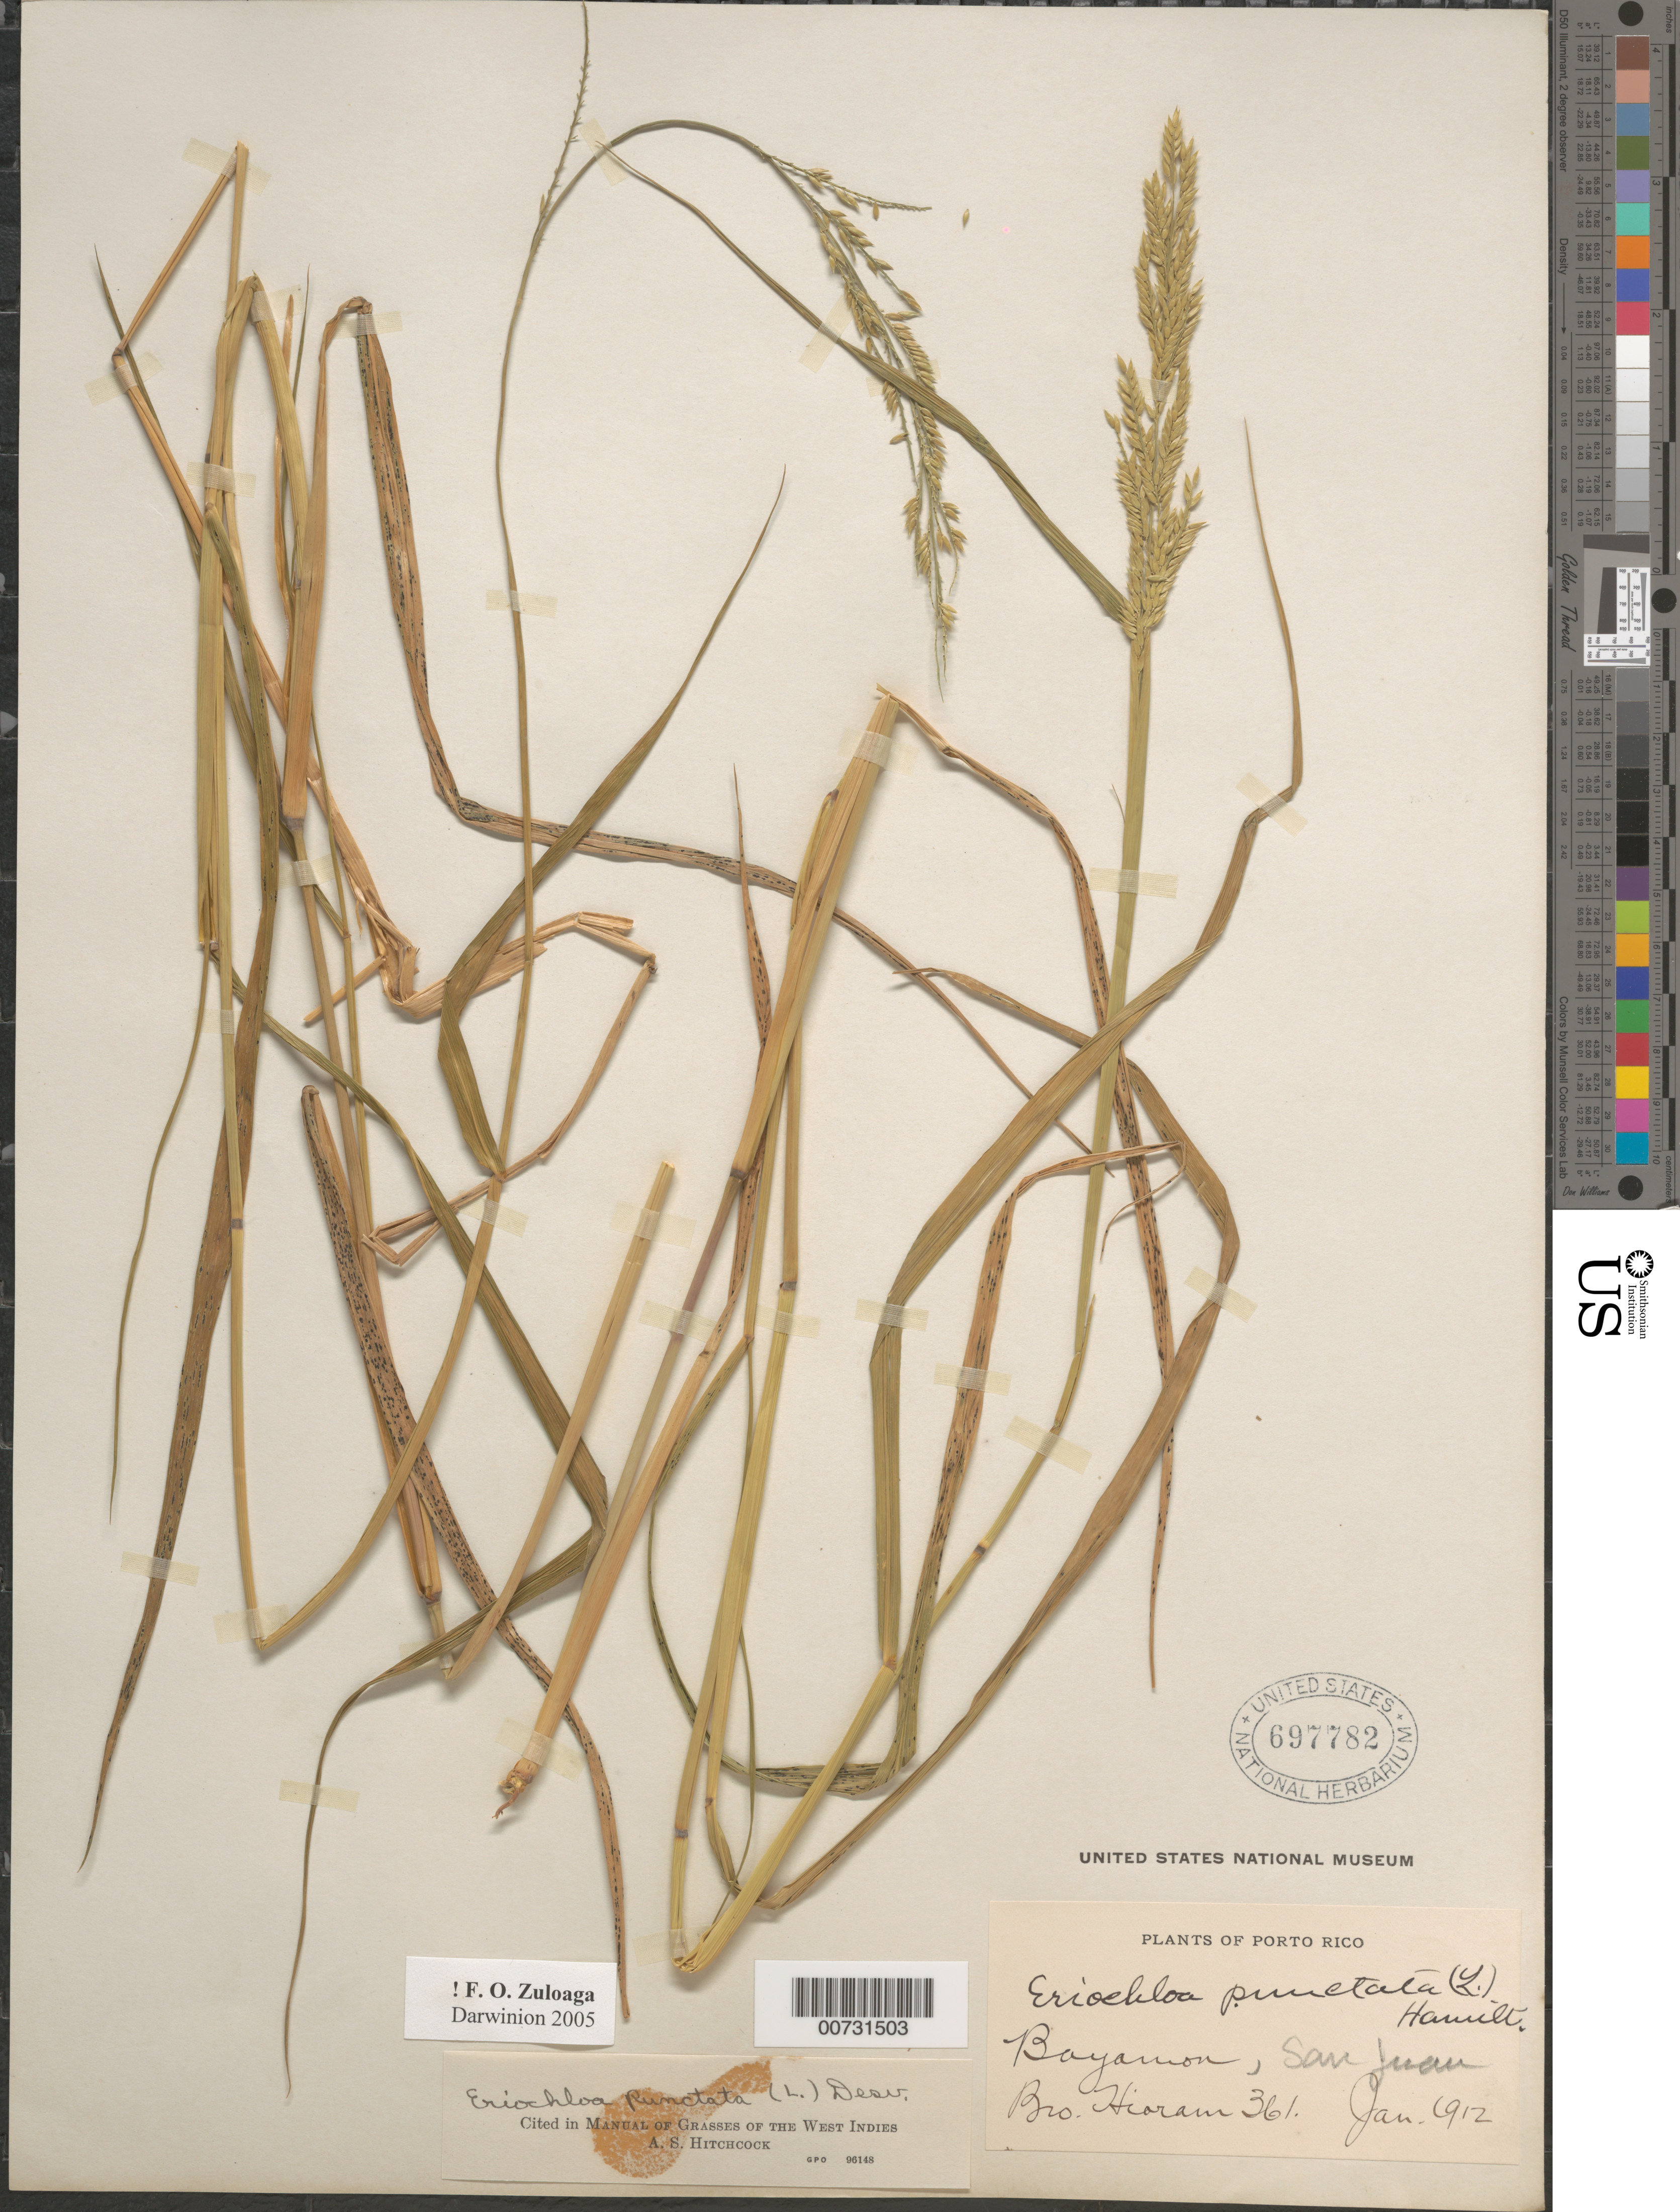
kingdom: Plantae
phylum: Tracheophyta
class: Liliopsida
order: Poales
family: Poaceae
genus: Eriochloa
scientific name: Eriochloa punctata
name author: (L.) Desv. ex Ham.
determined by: Hitchcock, Albert S.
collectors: Bro. Hioram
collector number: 361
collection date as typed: Jan 1912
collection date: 1912-01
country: Puerto Rico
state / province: Bayamón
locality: Bayamon, San Juan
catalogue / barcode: US 697782